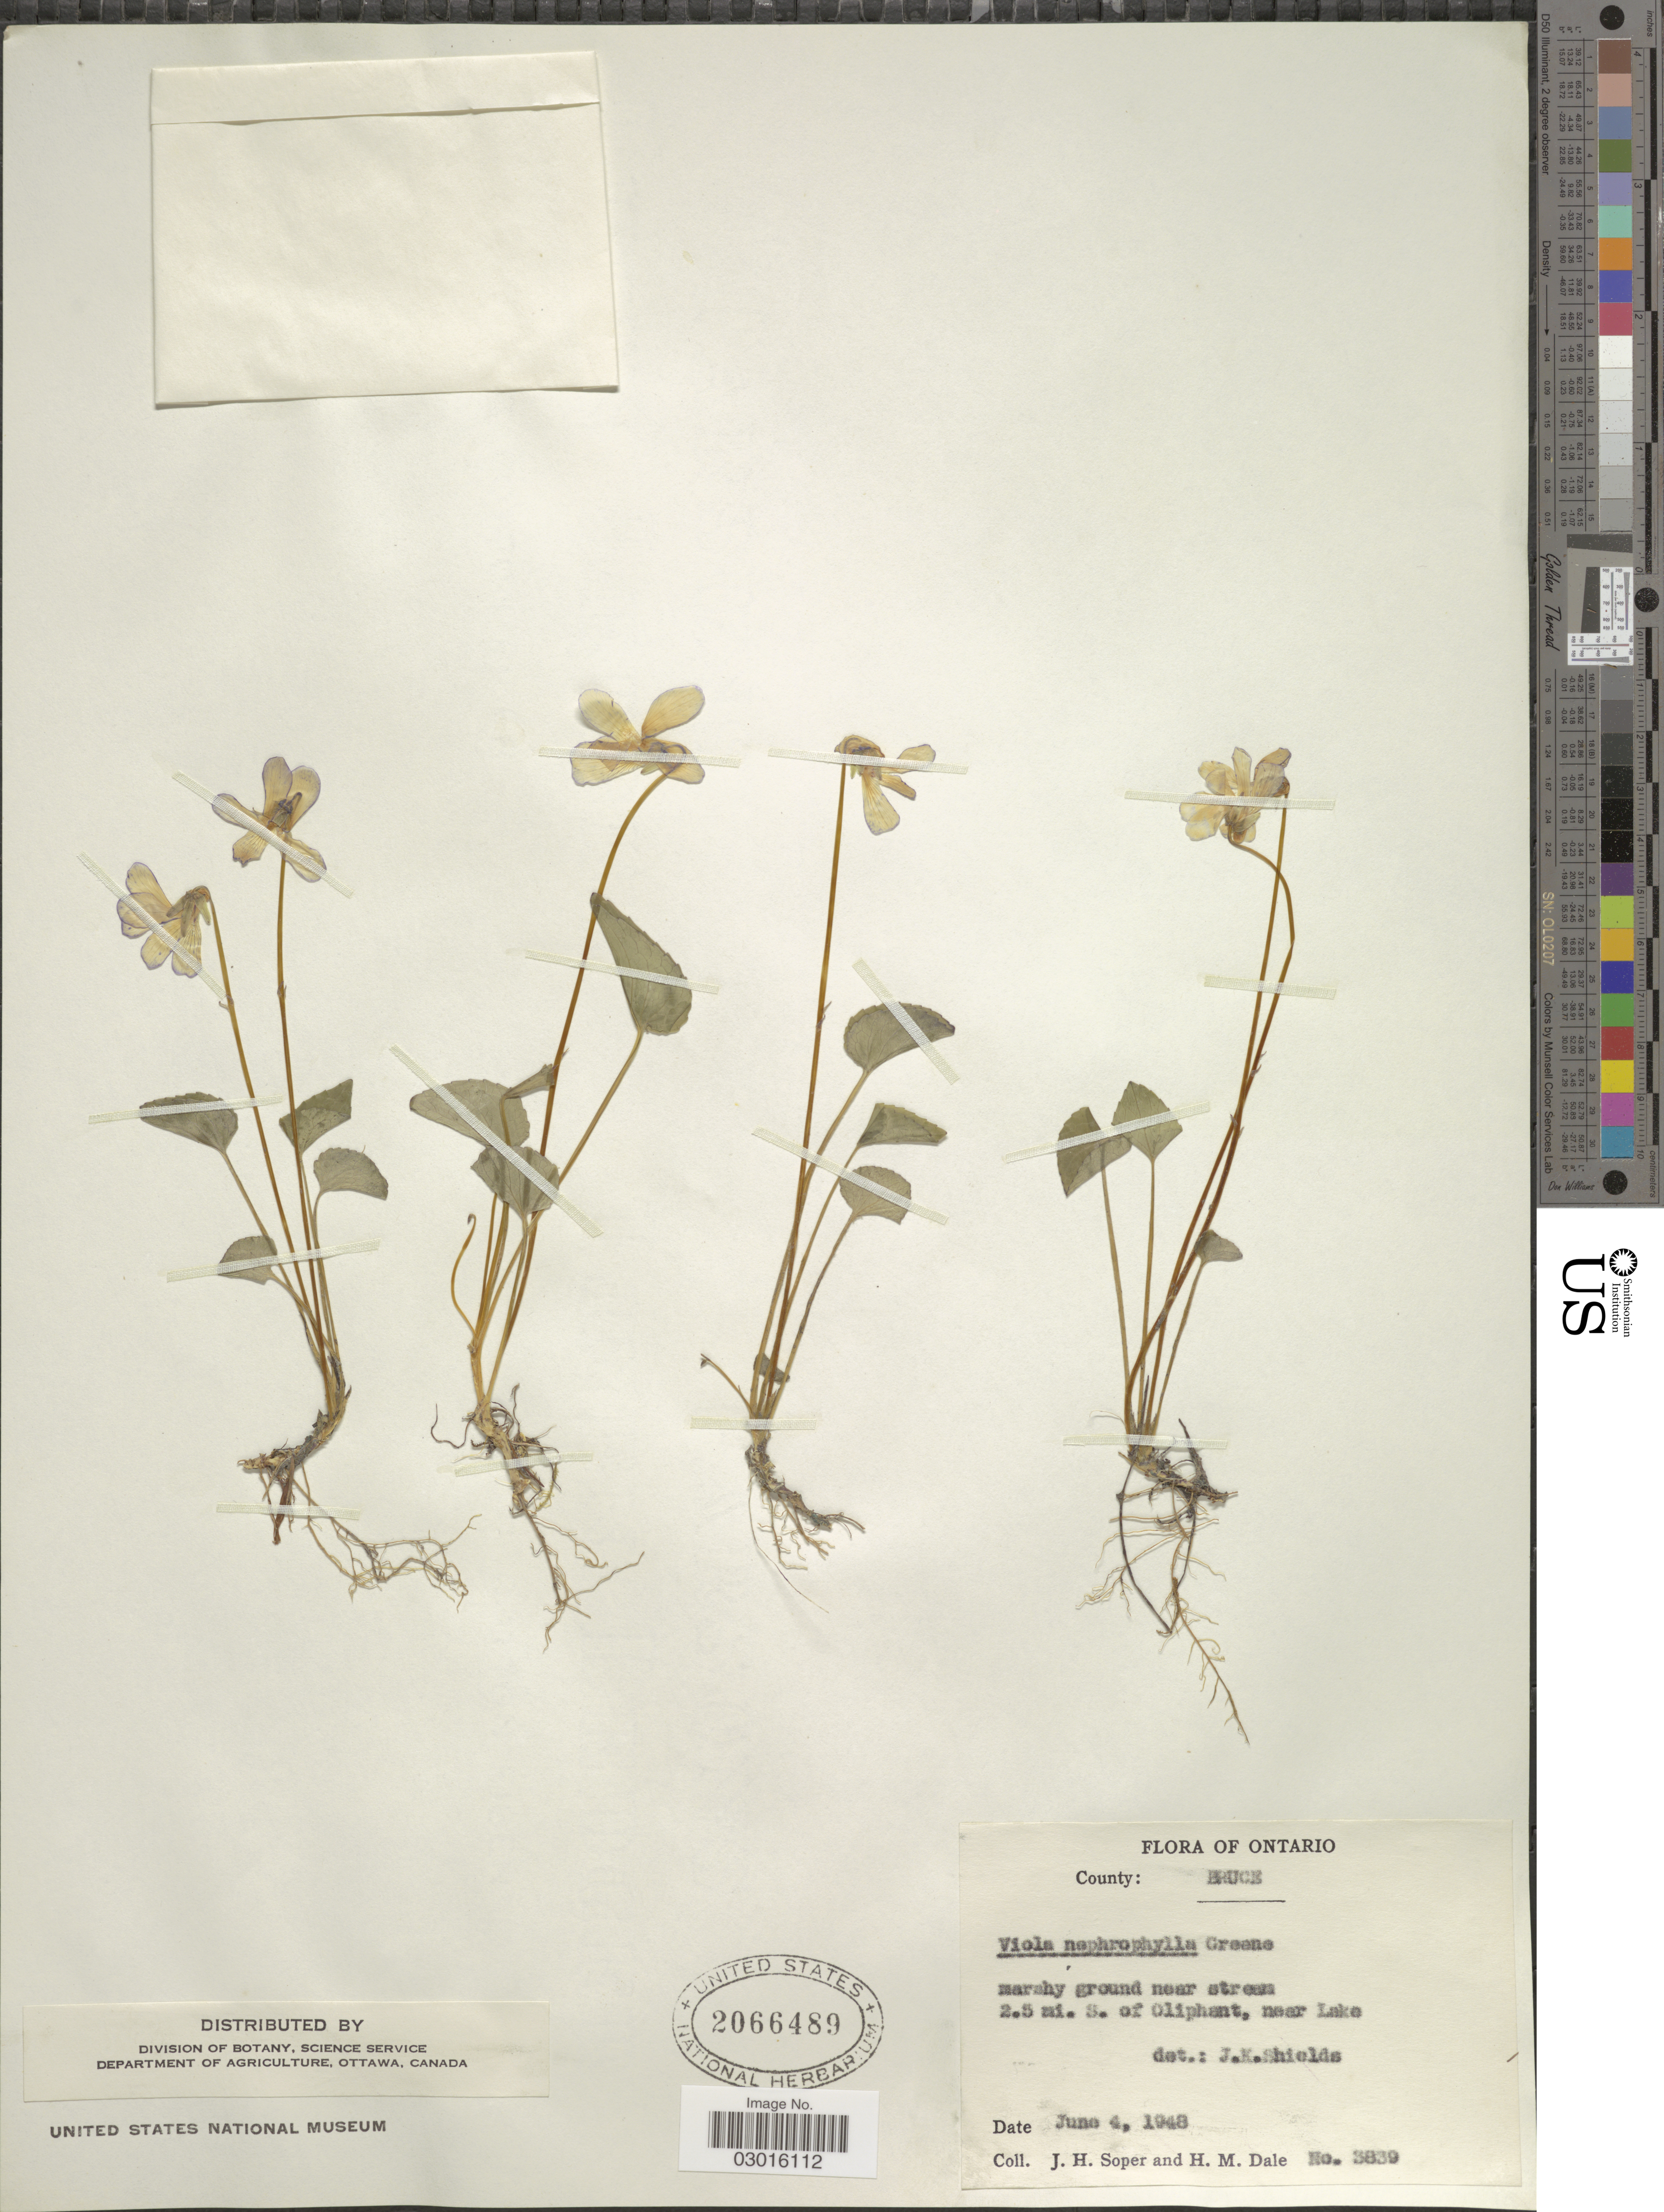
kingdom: Plantae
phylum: Tracheophyta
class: Magnoliopsida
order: Malpighiales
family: Violaceae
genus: Viola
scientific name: Viola nephrophylla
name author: Greene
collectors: J. H. Soper & H. M. Dale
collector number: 3839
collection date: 1948-06-04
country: Canada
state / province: Ontario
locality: County: Bruce, marshy ground near stream 2.5 mi. S. of Oliphant, near Lake.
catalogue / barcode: US 2066489